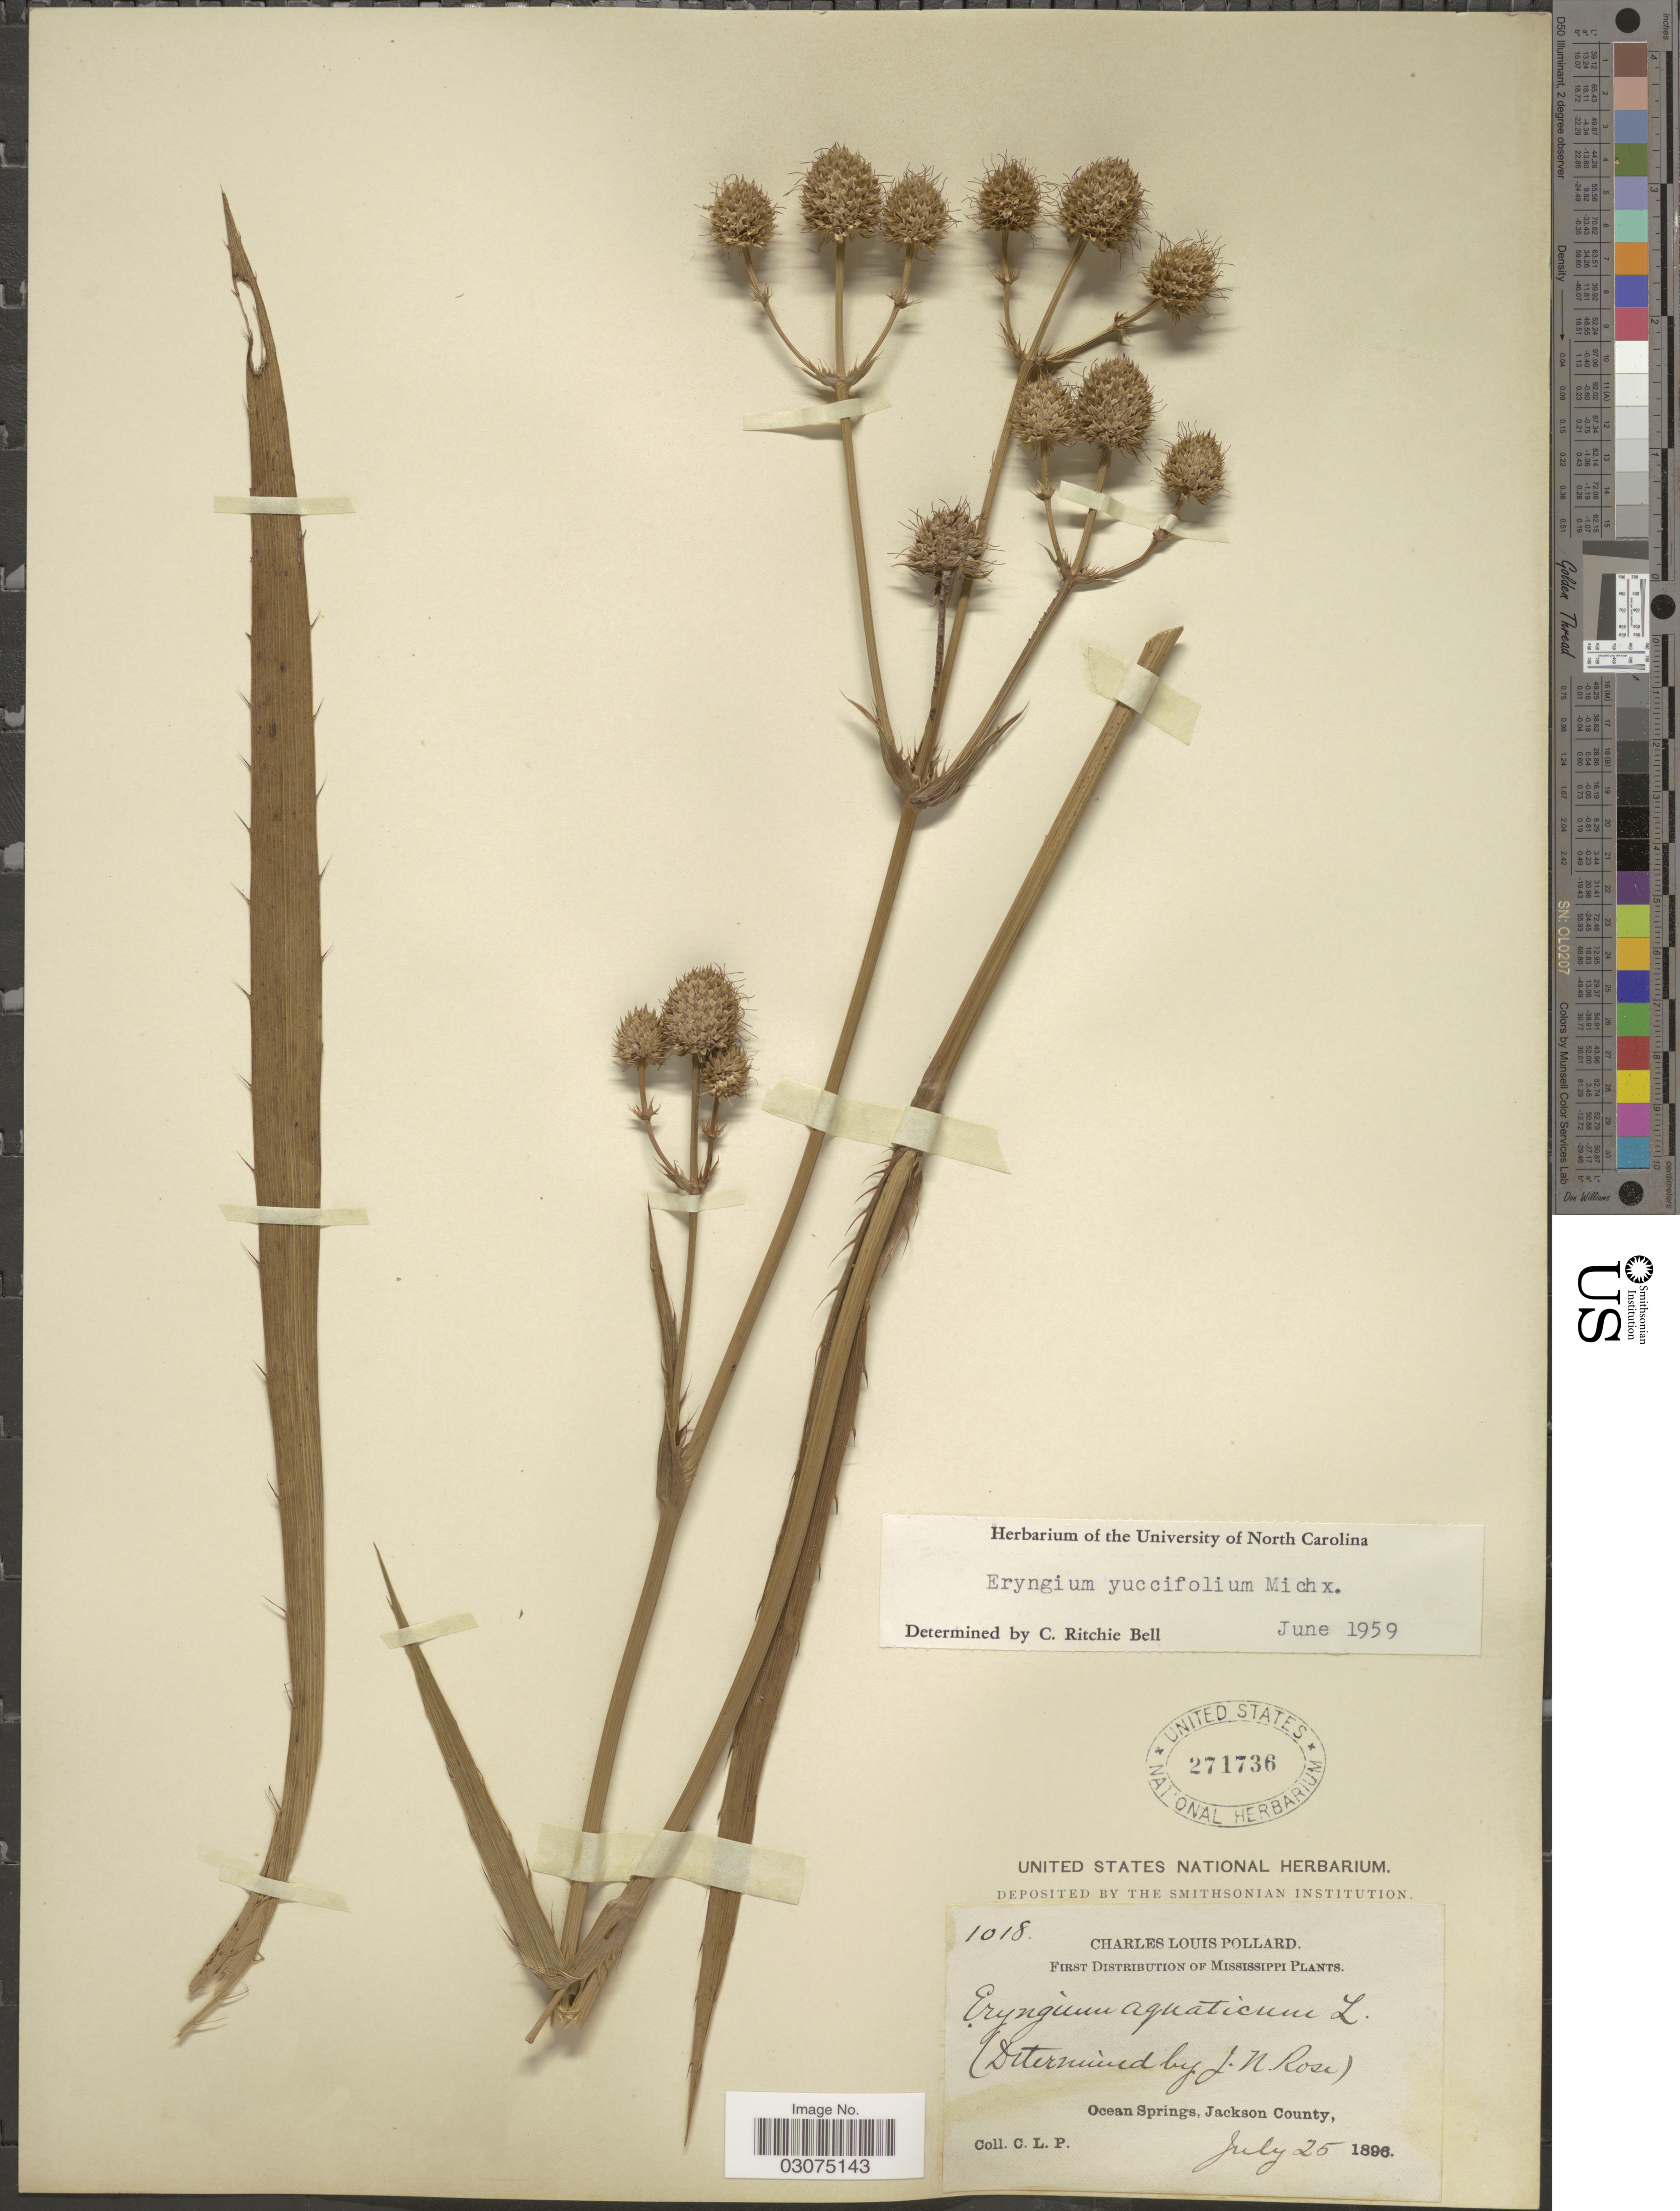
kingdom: Plantae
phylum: Tracheophyta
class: Magnoliopsida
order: Apiales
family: Apiaceae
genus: Eryngium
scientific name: Eryngium yuccifolium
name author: Michx.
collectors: C. L. Pollard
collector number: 1018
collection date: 1896-07-25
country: United States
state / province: Mississippi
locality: Ocean Springs, Jackson County.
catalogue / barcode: US 271736